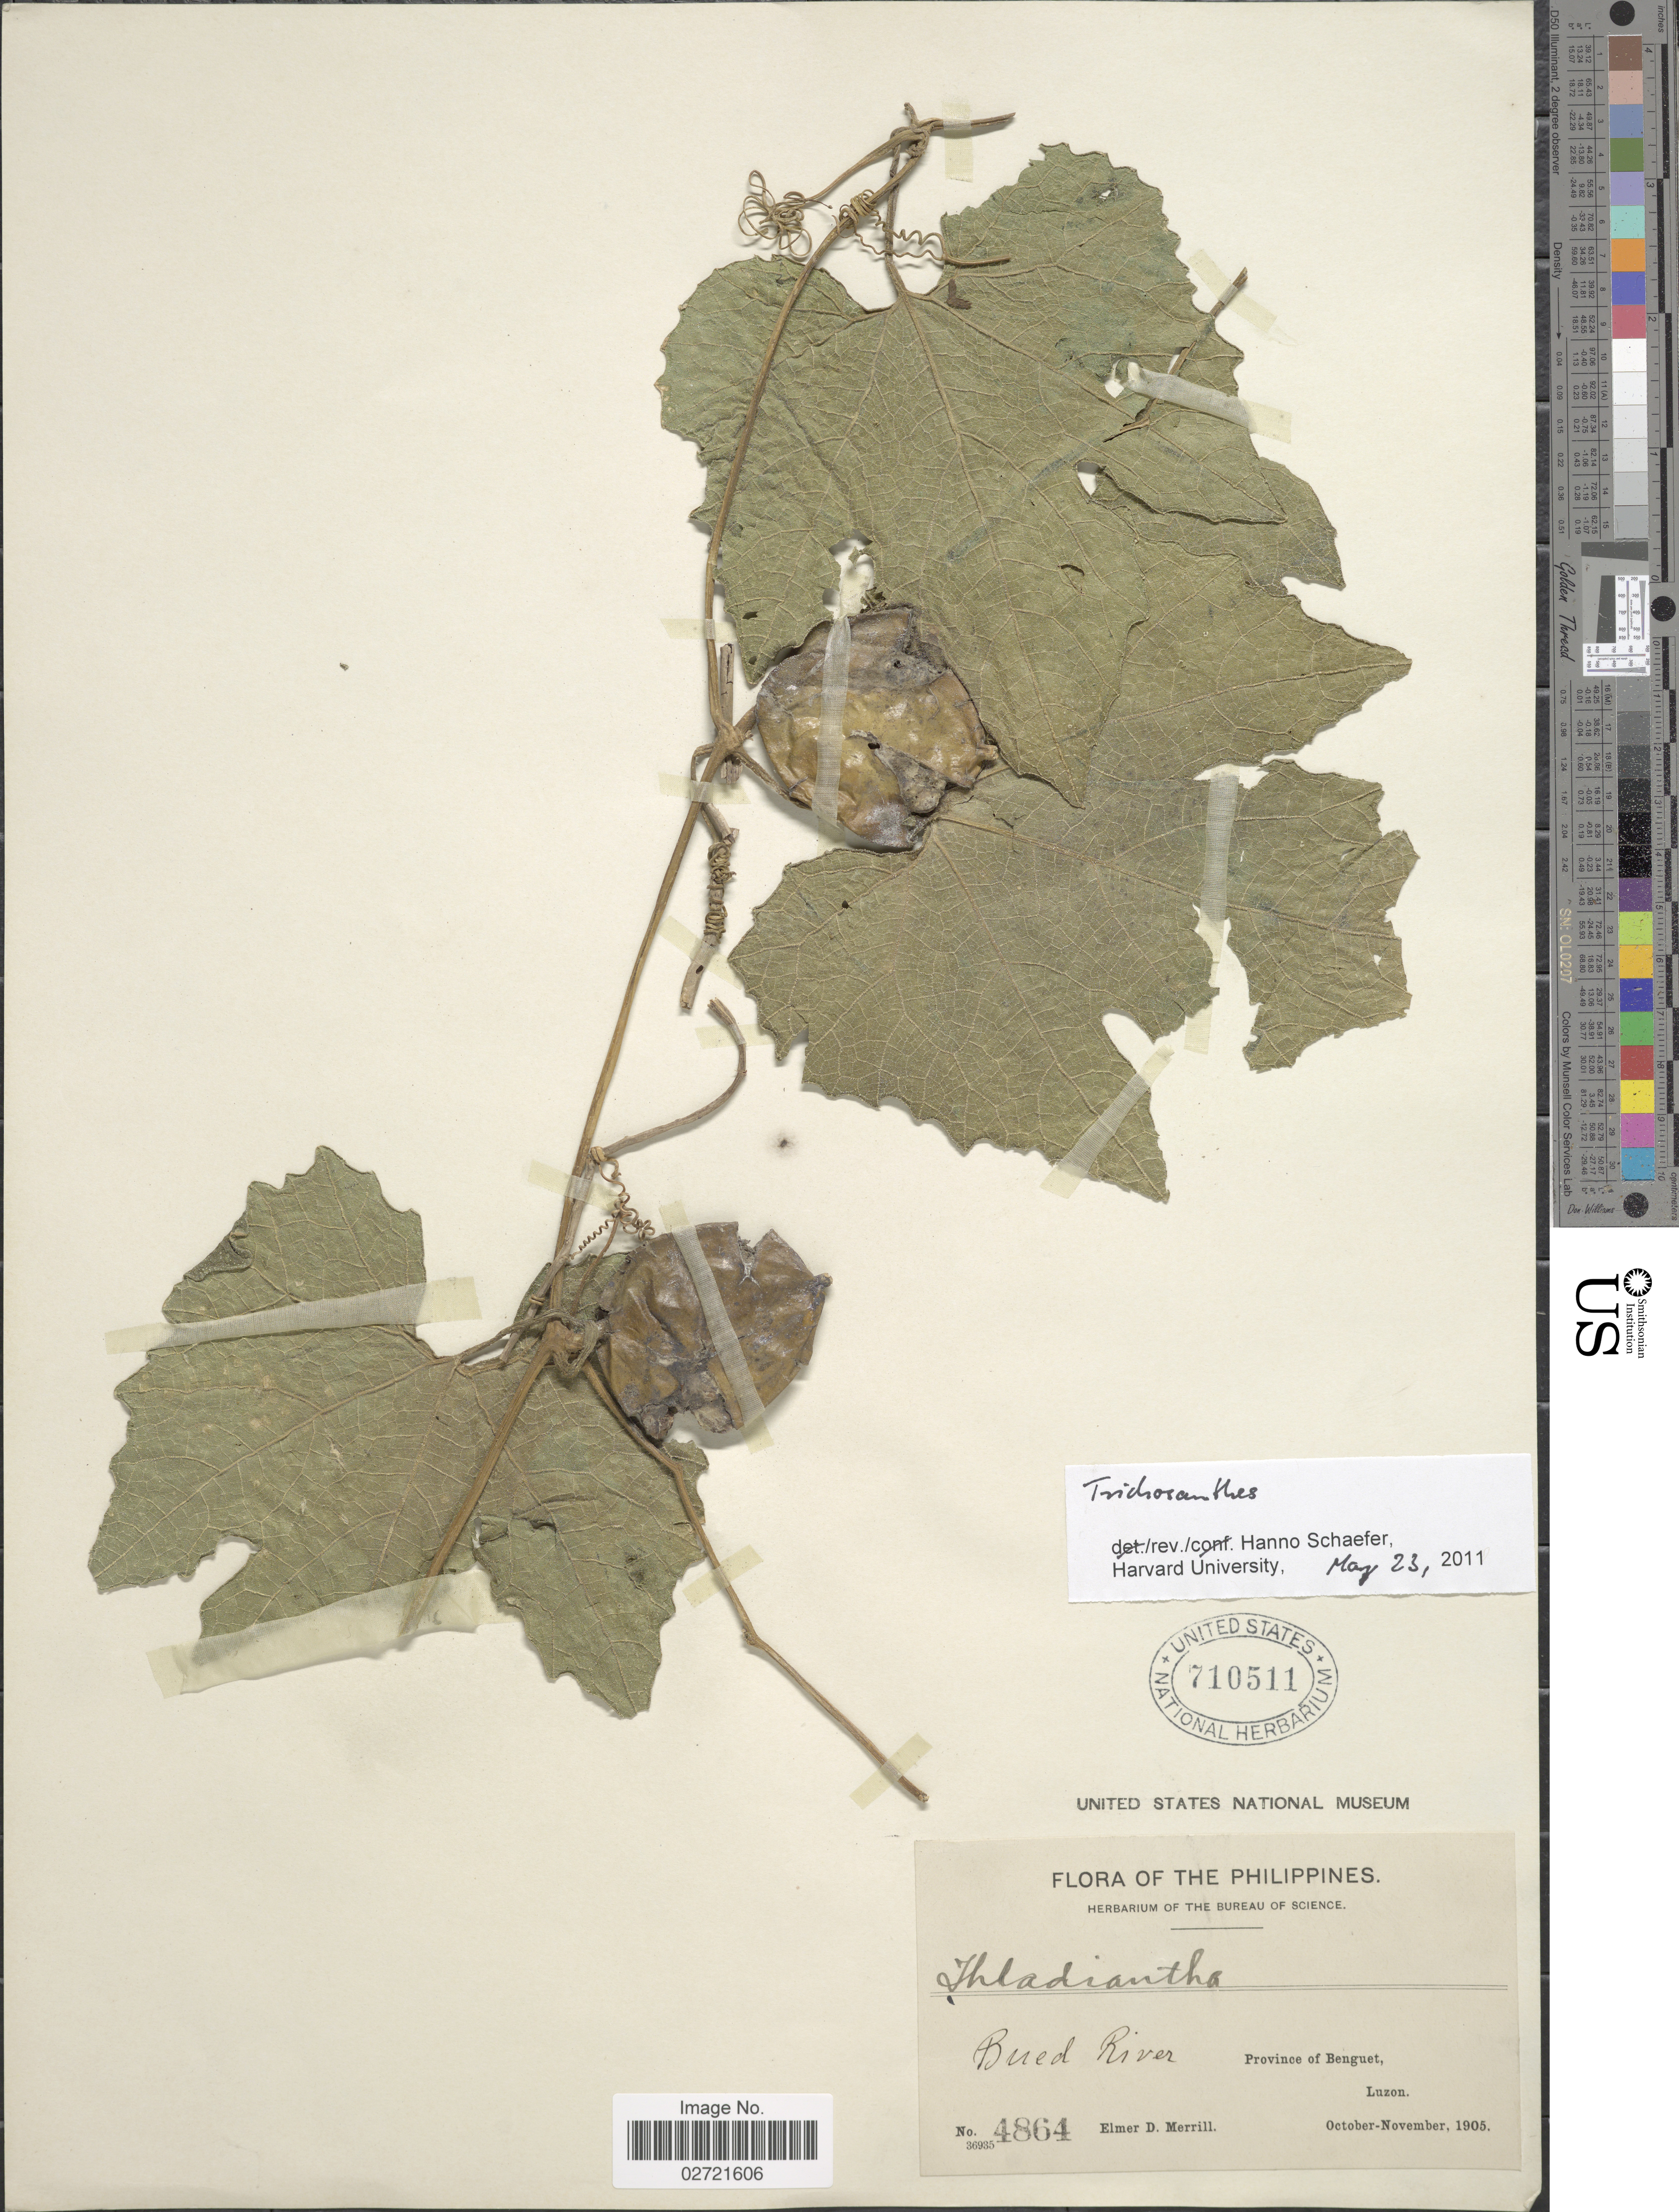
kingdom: Plantae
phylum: Tracheophyta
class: Magnoliopsida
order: Cucurbitales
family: Cucurbitaceae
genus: Trichosanthes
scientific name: Trichosanthes sp.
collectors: E. D. Merrill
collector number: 4864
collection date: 1905-10/1905-11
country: Philippines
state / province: Cordillera (Administrative Region)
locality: Bued River, province of Benguet, Luzon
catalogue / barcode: US 710511